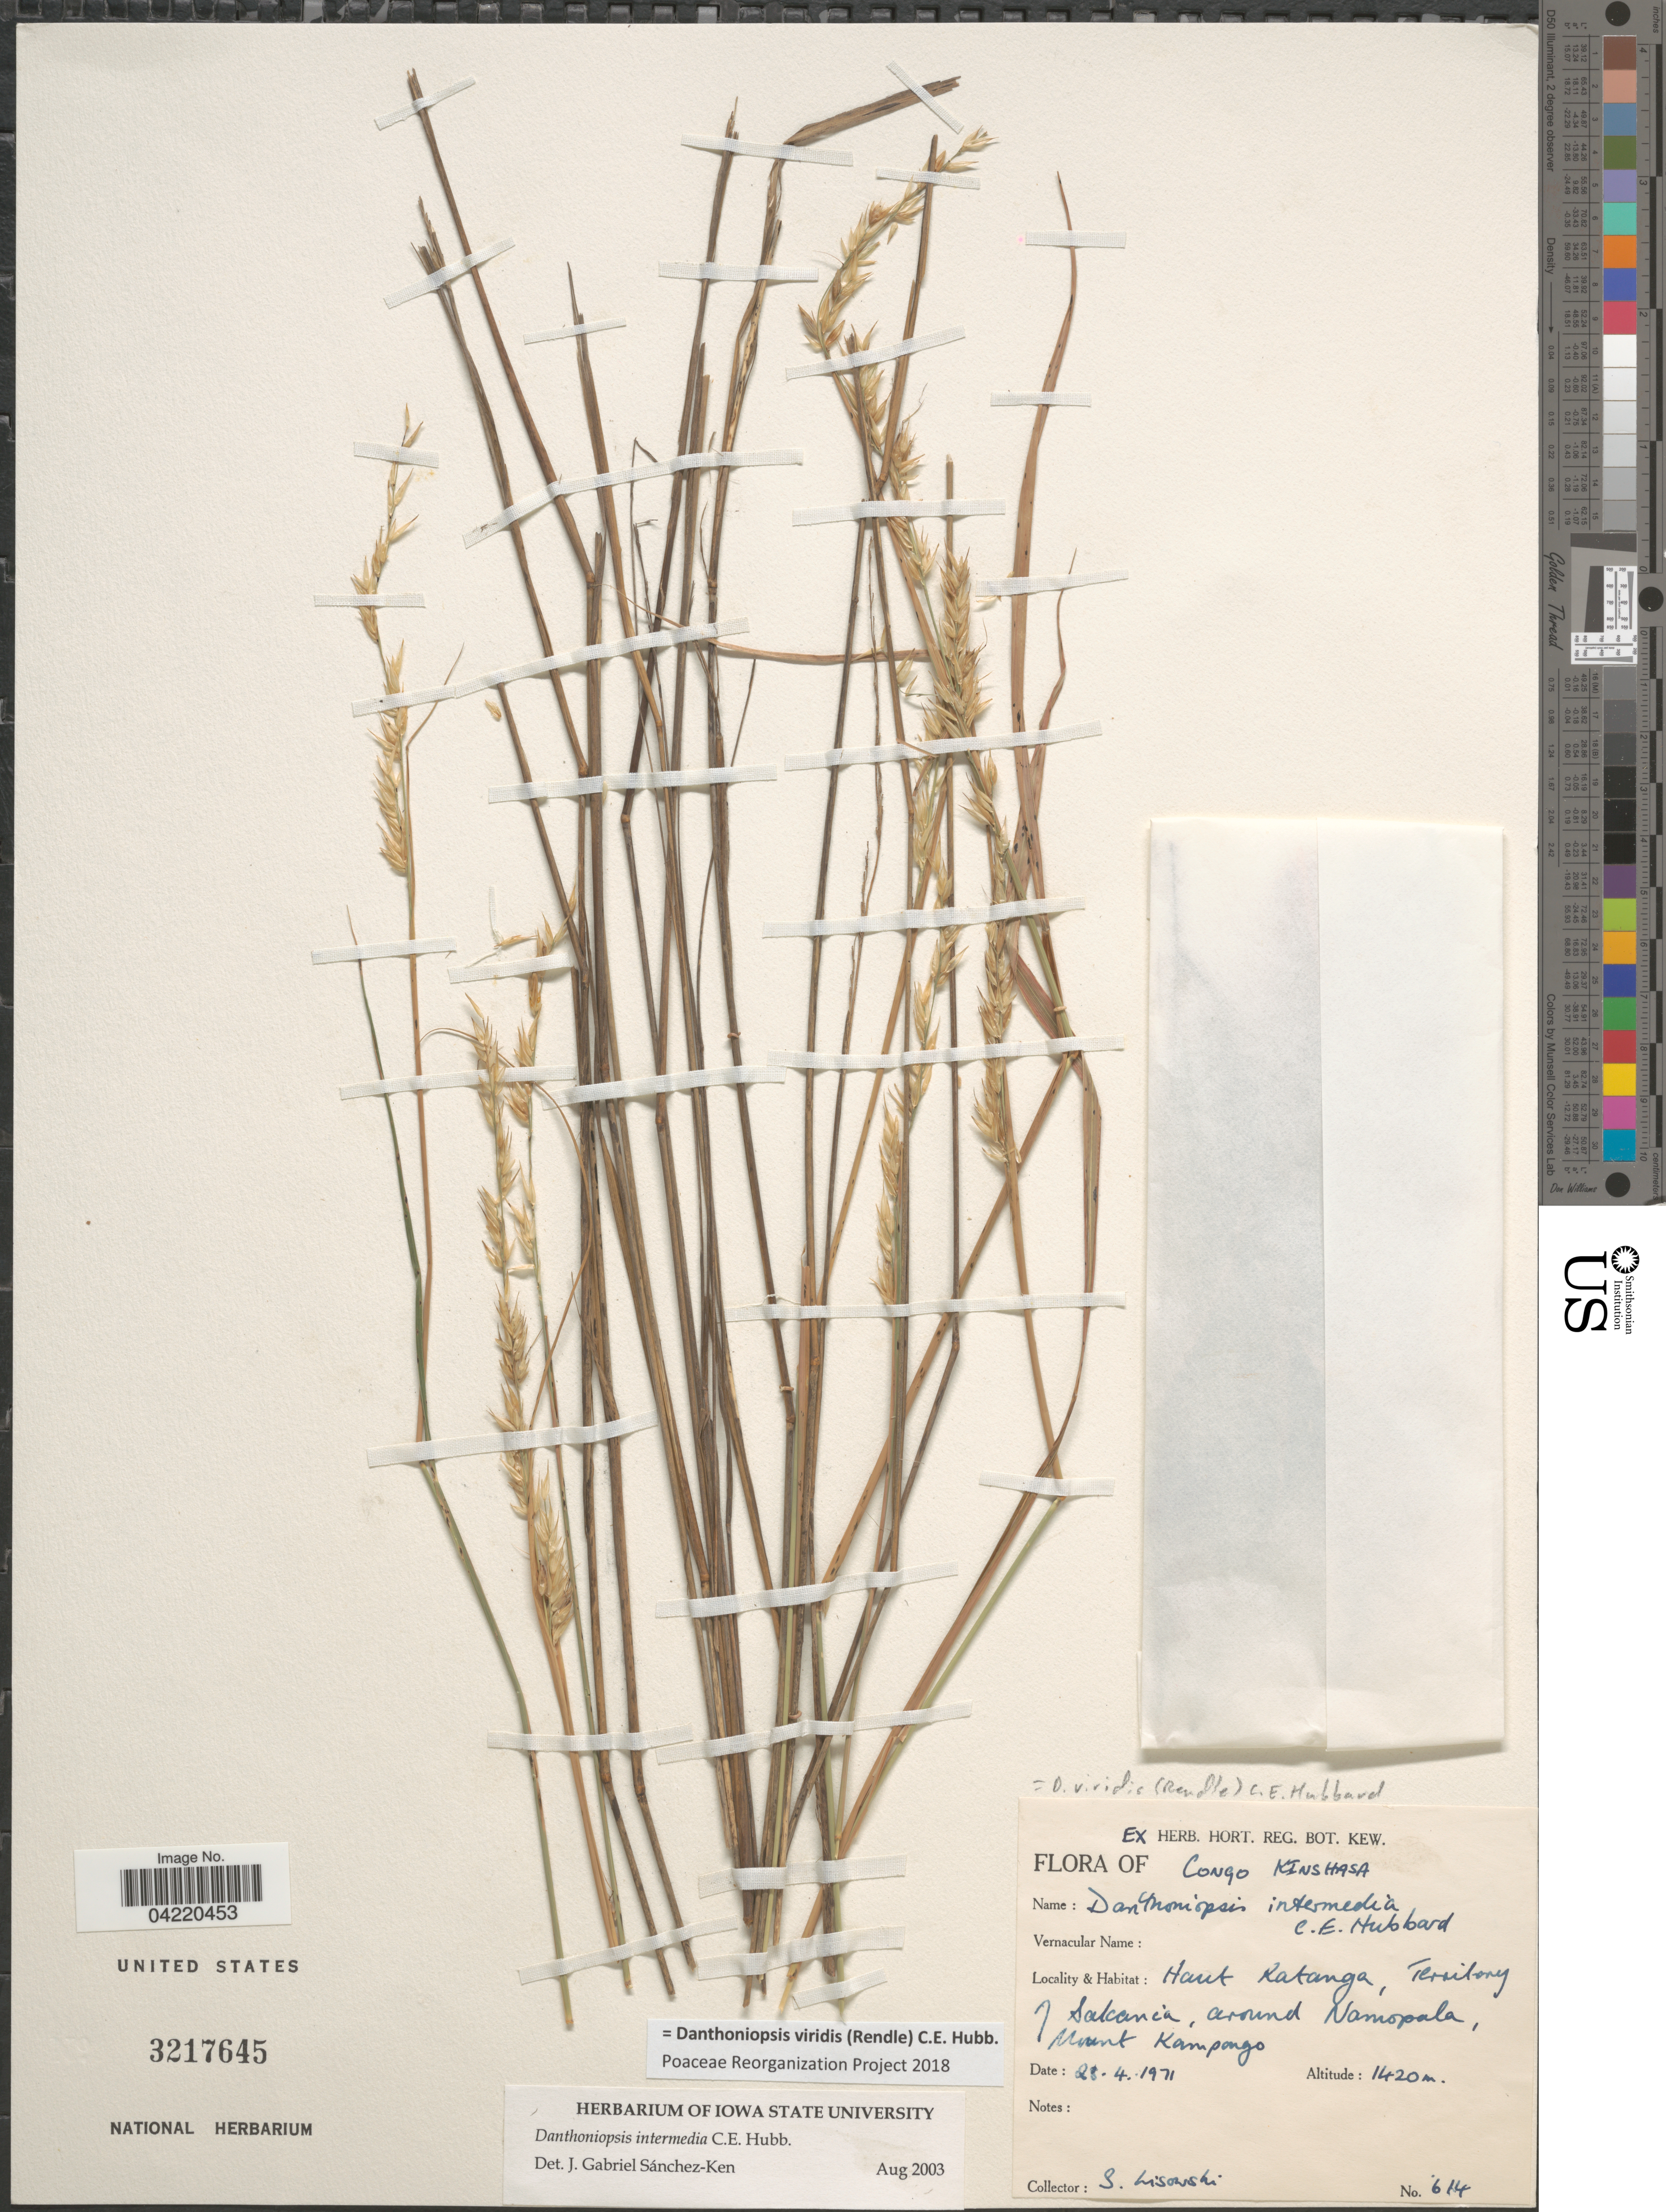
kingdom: Plantae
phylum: Tracheophyta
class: Liliopsida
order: Poales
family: Poaceae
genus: Danthoniopsis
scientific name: Danthoniopsis viridis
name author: (Rendle) C. E. Hubb.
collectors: S. Lisowski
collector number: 614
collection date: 1971-04-28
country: Congo, Democratic Republic of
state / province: Kinshasa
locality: Haut Katanga, Territory of Salcania, around Namopala, Mount Kampongo.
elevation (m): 1420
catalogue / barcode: US 3217645